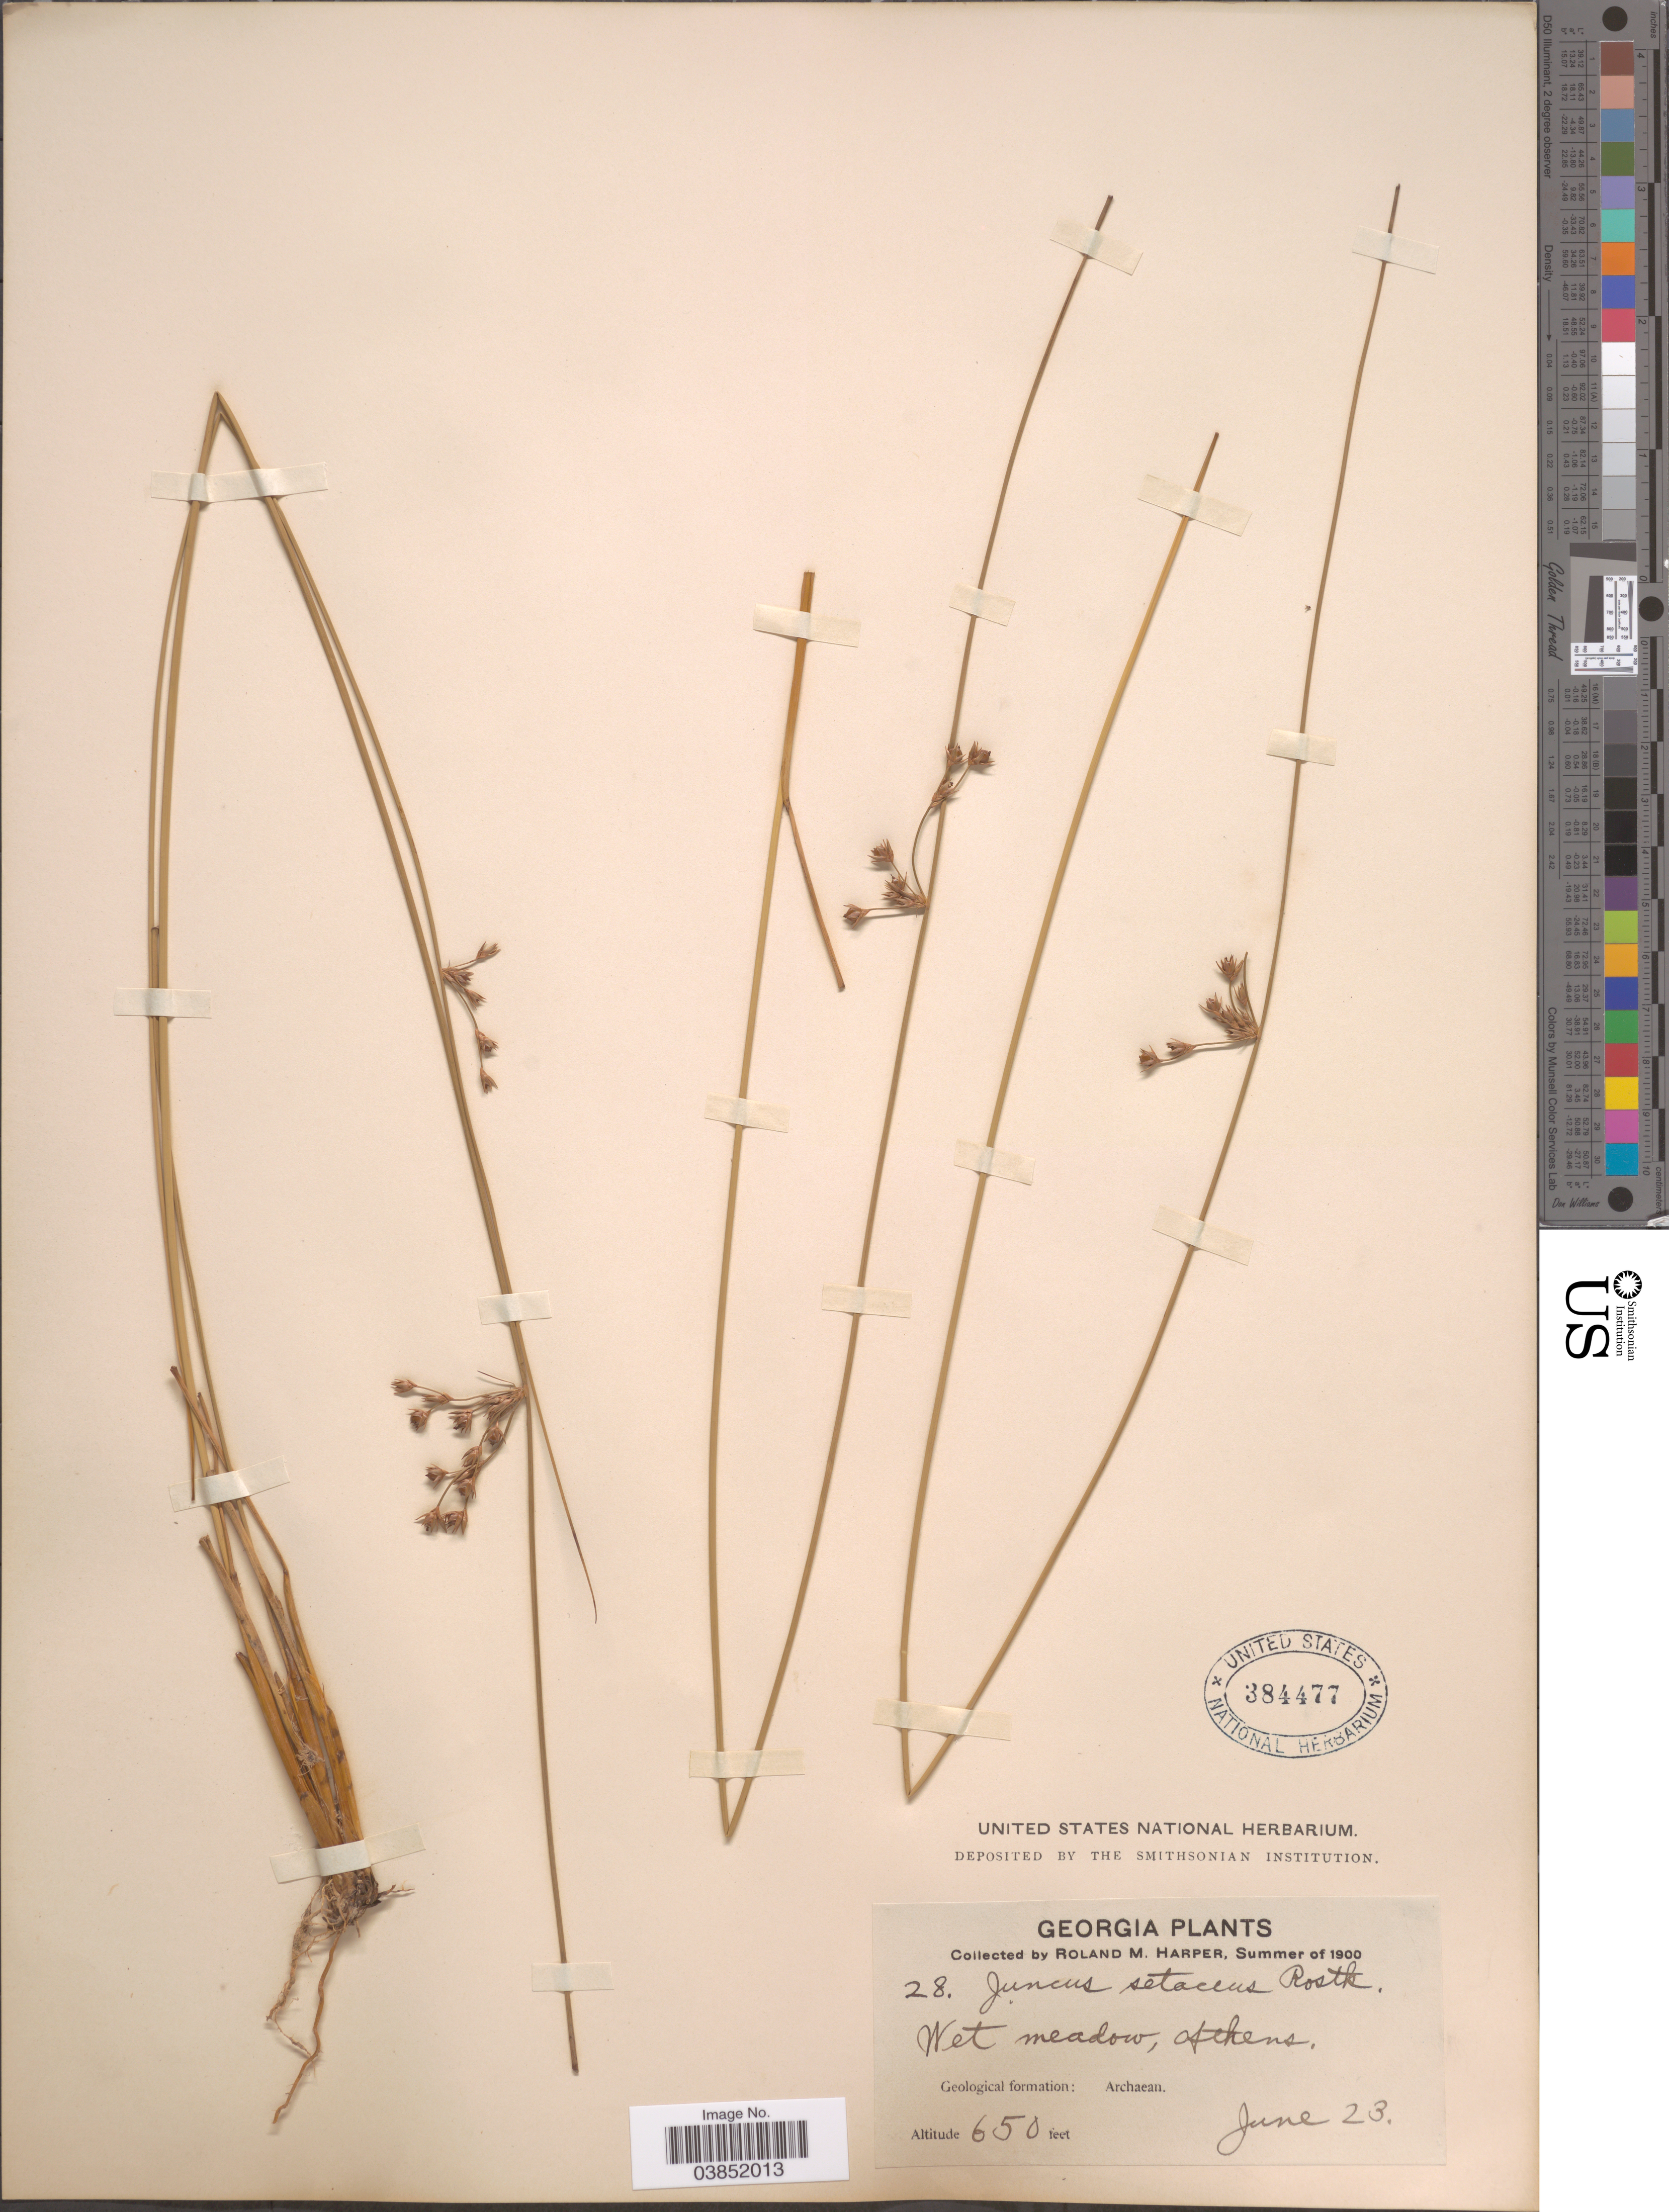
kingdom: Plantae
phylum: Tracheophyta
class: Liliopsida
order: Poales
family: Juncaceae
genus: Juncus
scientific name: Juncus coriaceus Mack.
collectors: R. M. Harper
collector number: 28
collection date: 1900-06-23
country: United States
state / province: Georgia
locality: Athens. Geological formation: Archaean.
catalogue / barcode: US 384477